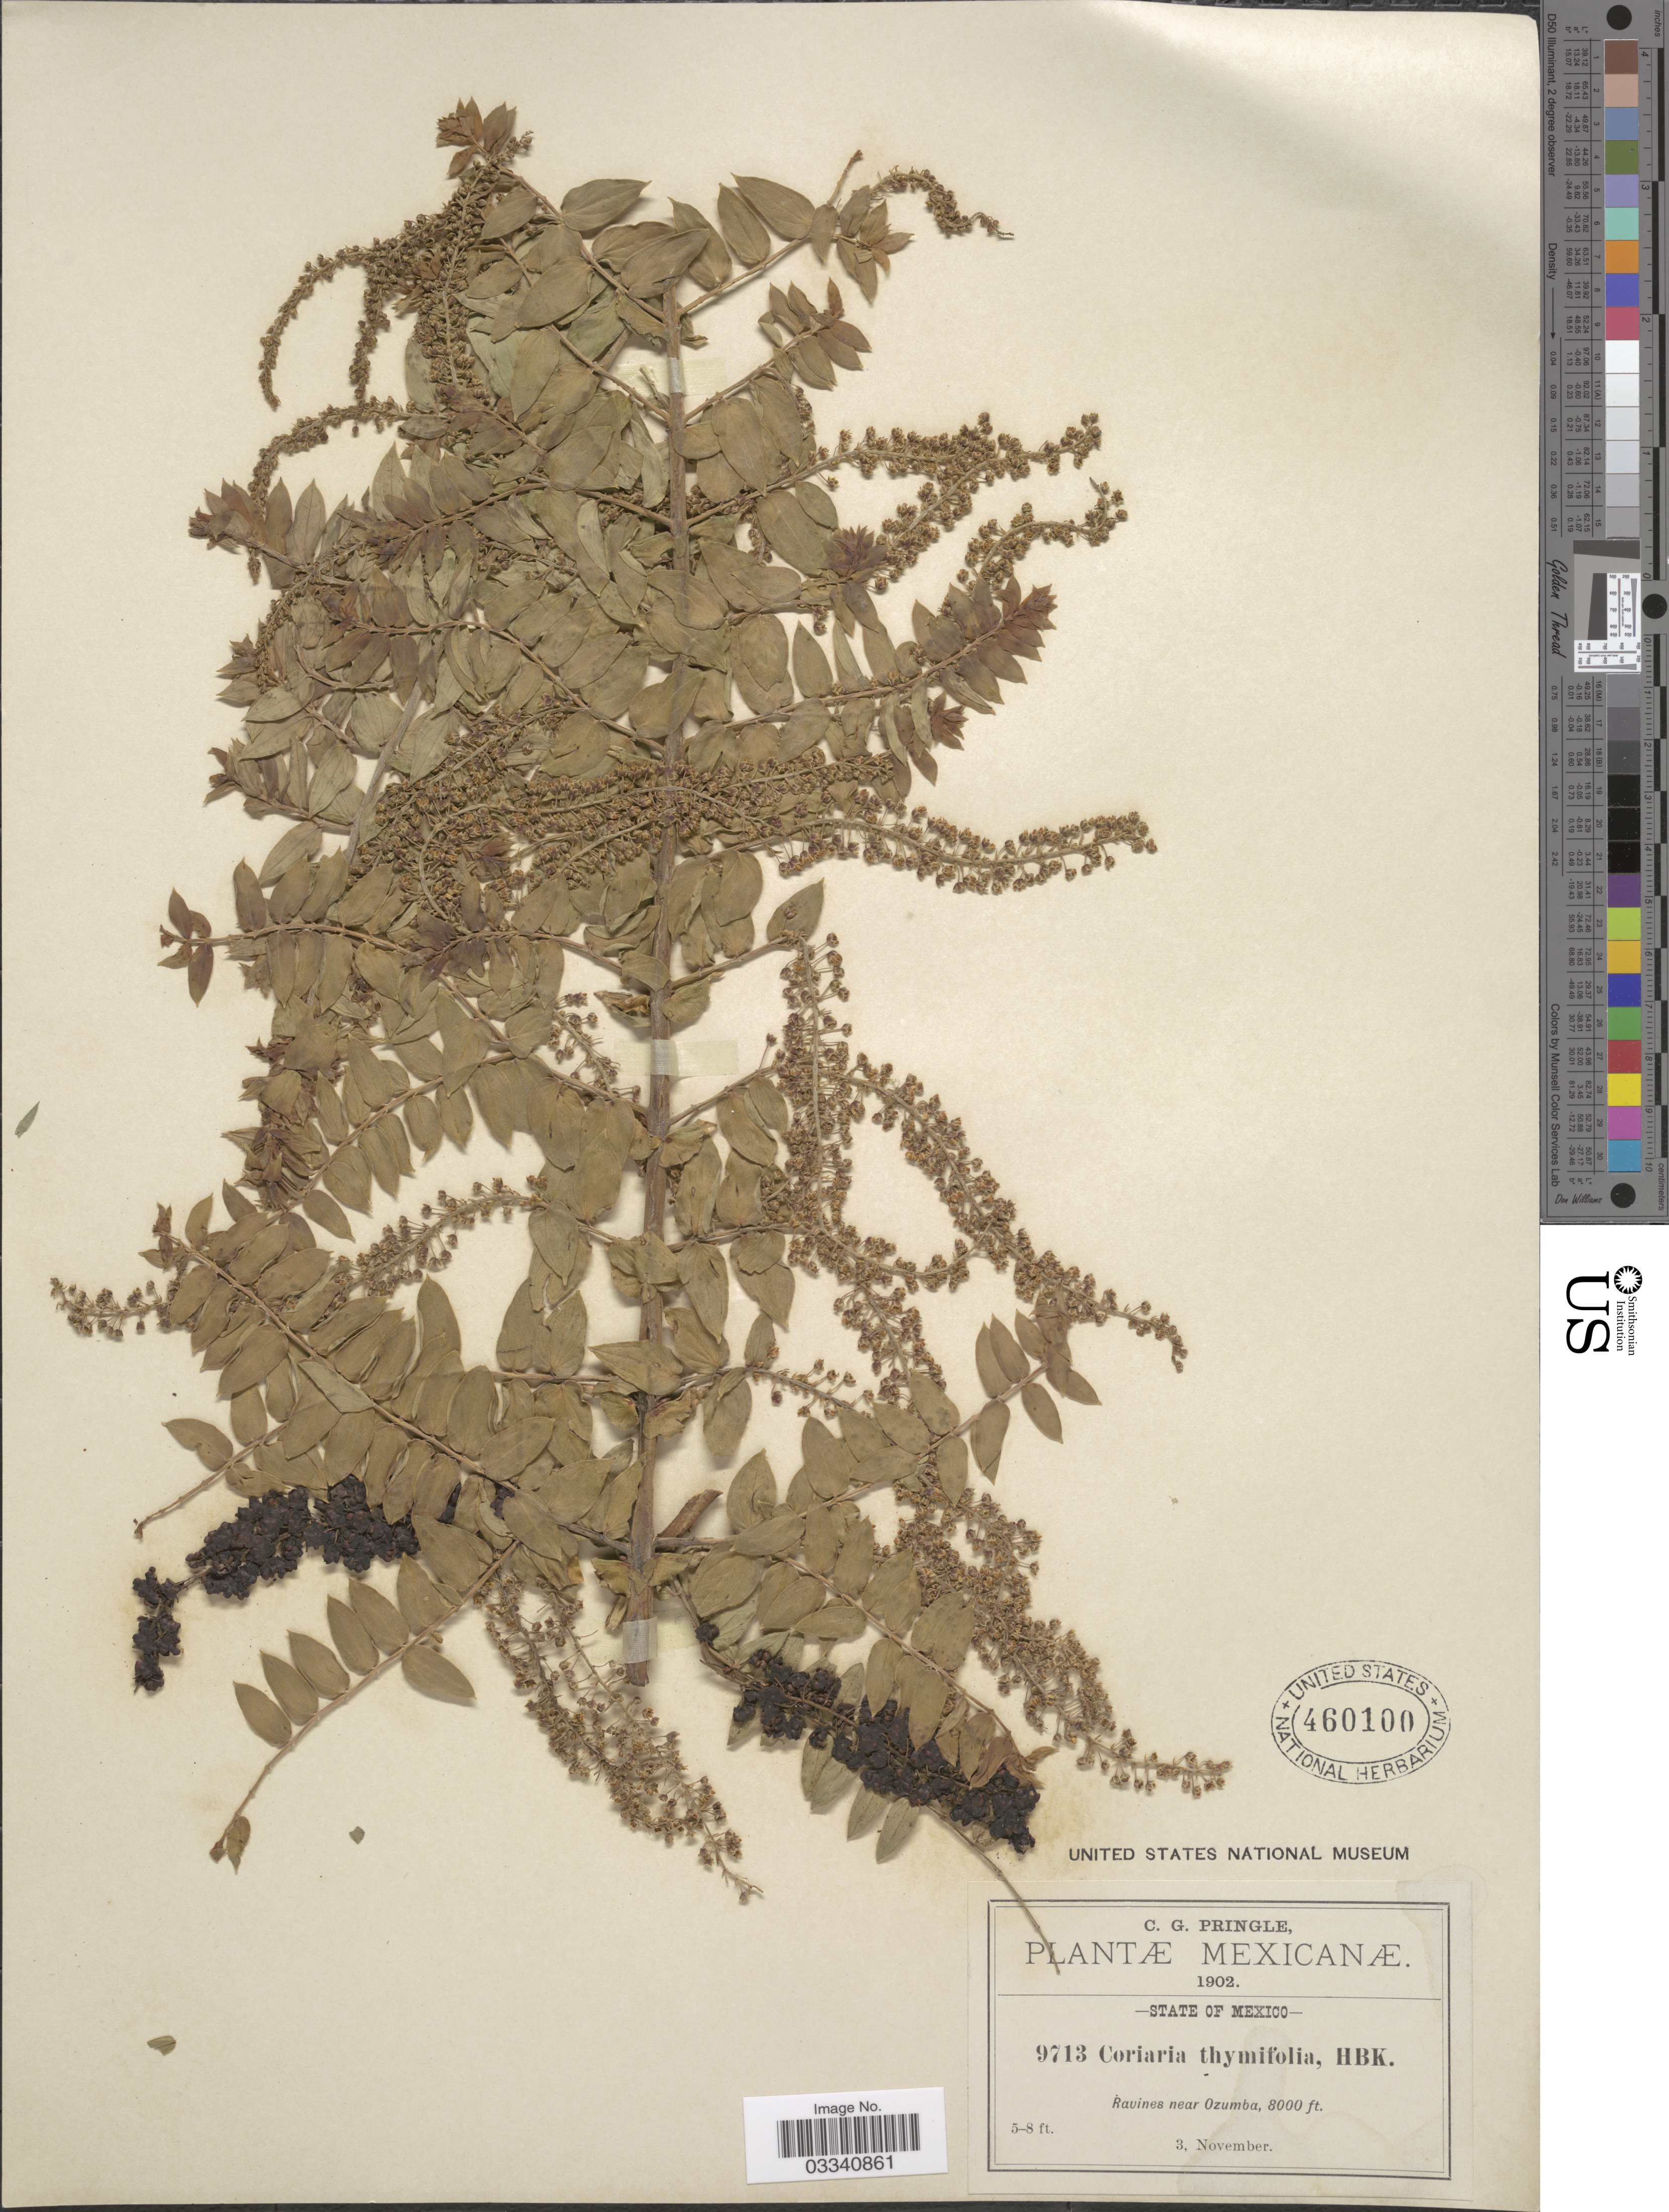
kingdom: Plantae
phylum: Tracheophyta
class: Magnoliopsida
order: Cucurbitales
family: Coriariaceae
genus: Coriaria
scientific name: Coriaria ruscifolia subsp. microphylla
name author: (Poir.) L.E. Skog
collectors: C. G. Pringle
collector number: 9713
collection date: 1902-11-03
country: Mexico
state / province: México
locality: Ravines near Ozumba.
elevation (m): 2438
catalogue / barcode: US 460100